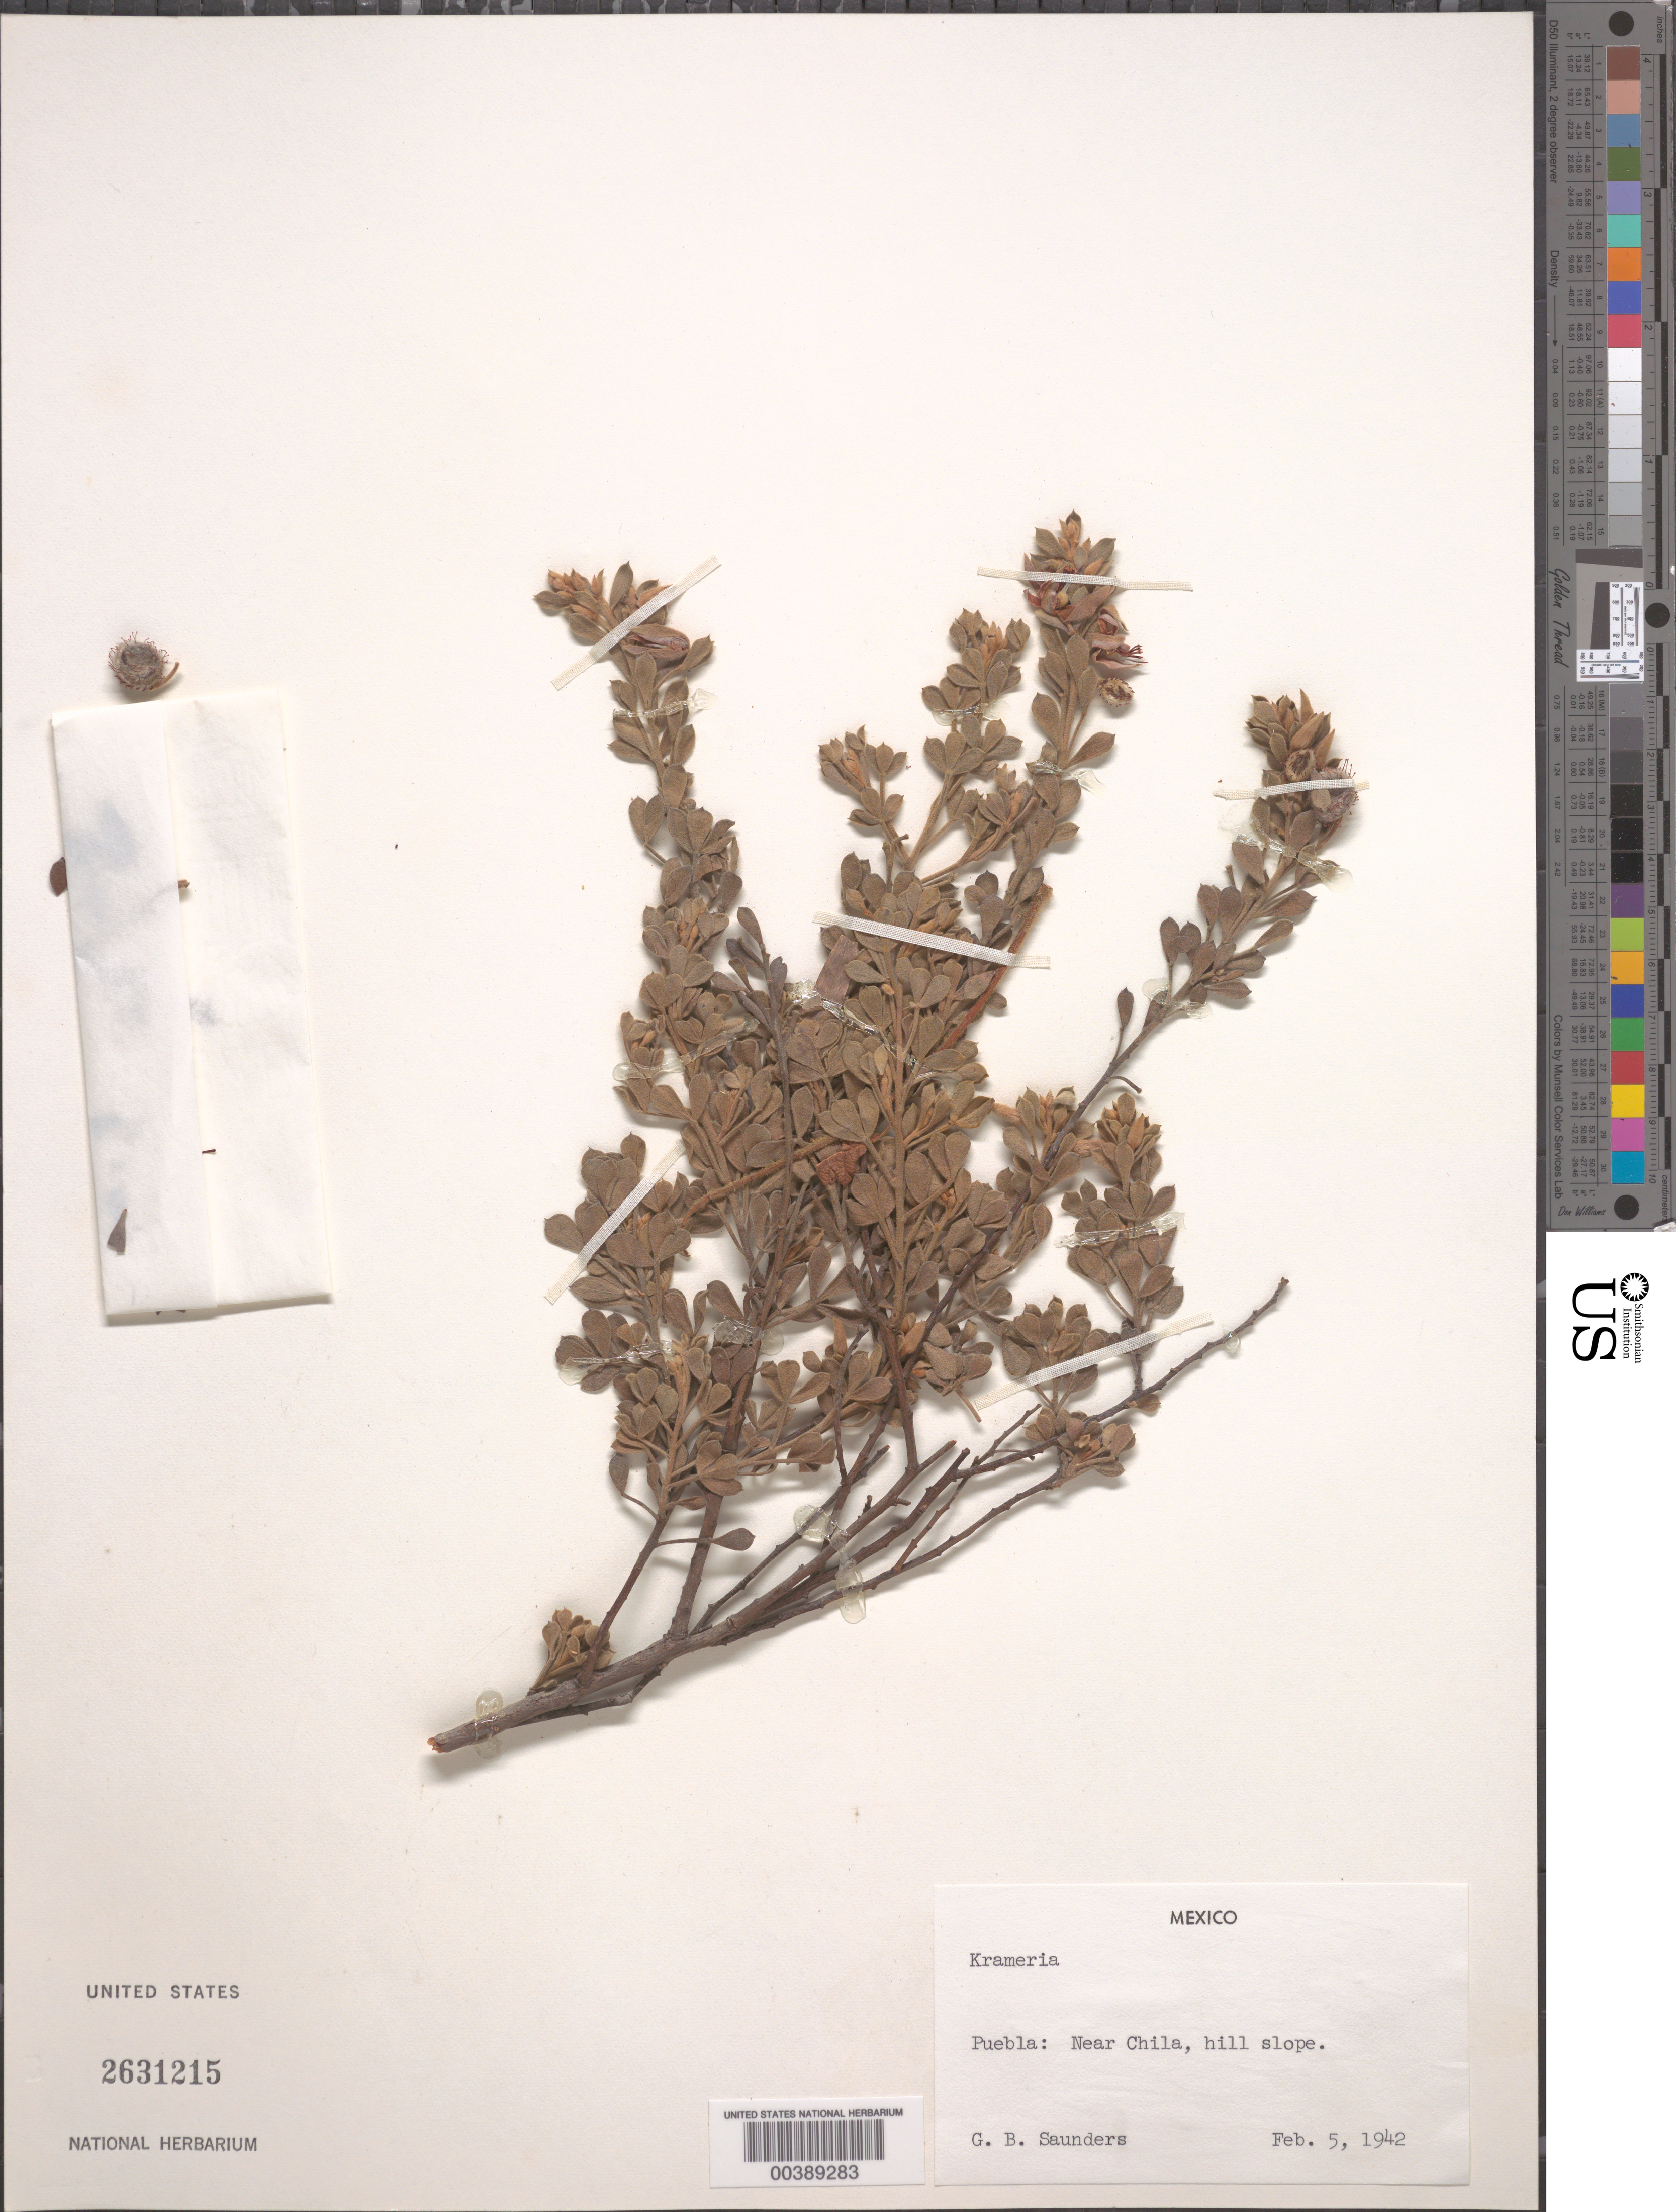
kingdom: Plantae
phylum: Tracheophyta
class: Magnoliopsida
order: Zygophyllales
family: Krameriaceae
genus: Krameria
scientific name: Krameria cytisoides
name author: Cav.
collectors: G. B. Saunders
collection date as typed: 05 Feb 1942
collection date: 1942-02-05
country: Mexico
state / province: Puebla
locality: Near chila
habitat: Hill slope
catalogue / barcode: US 2631215